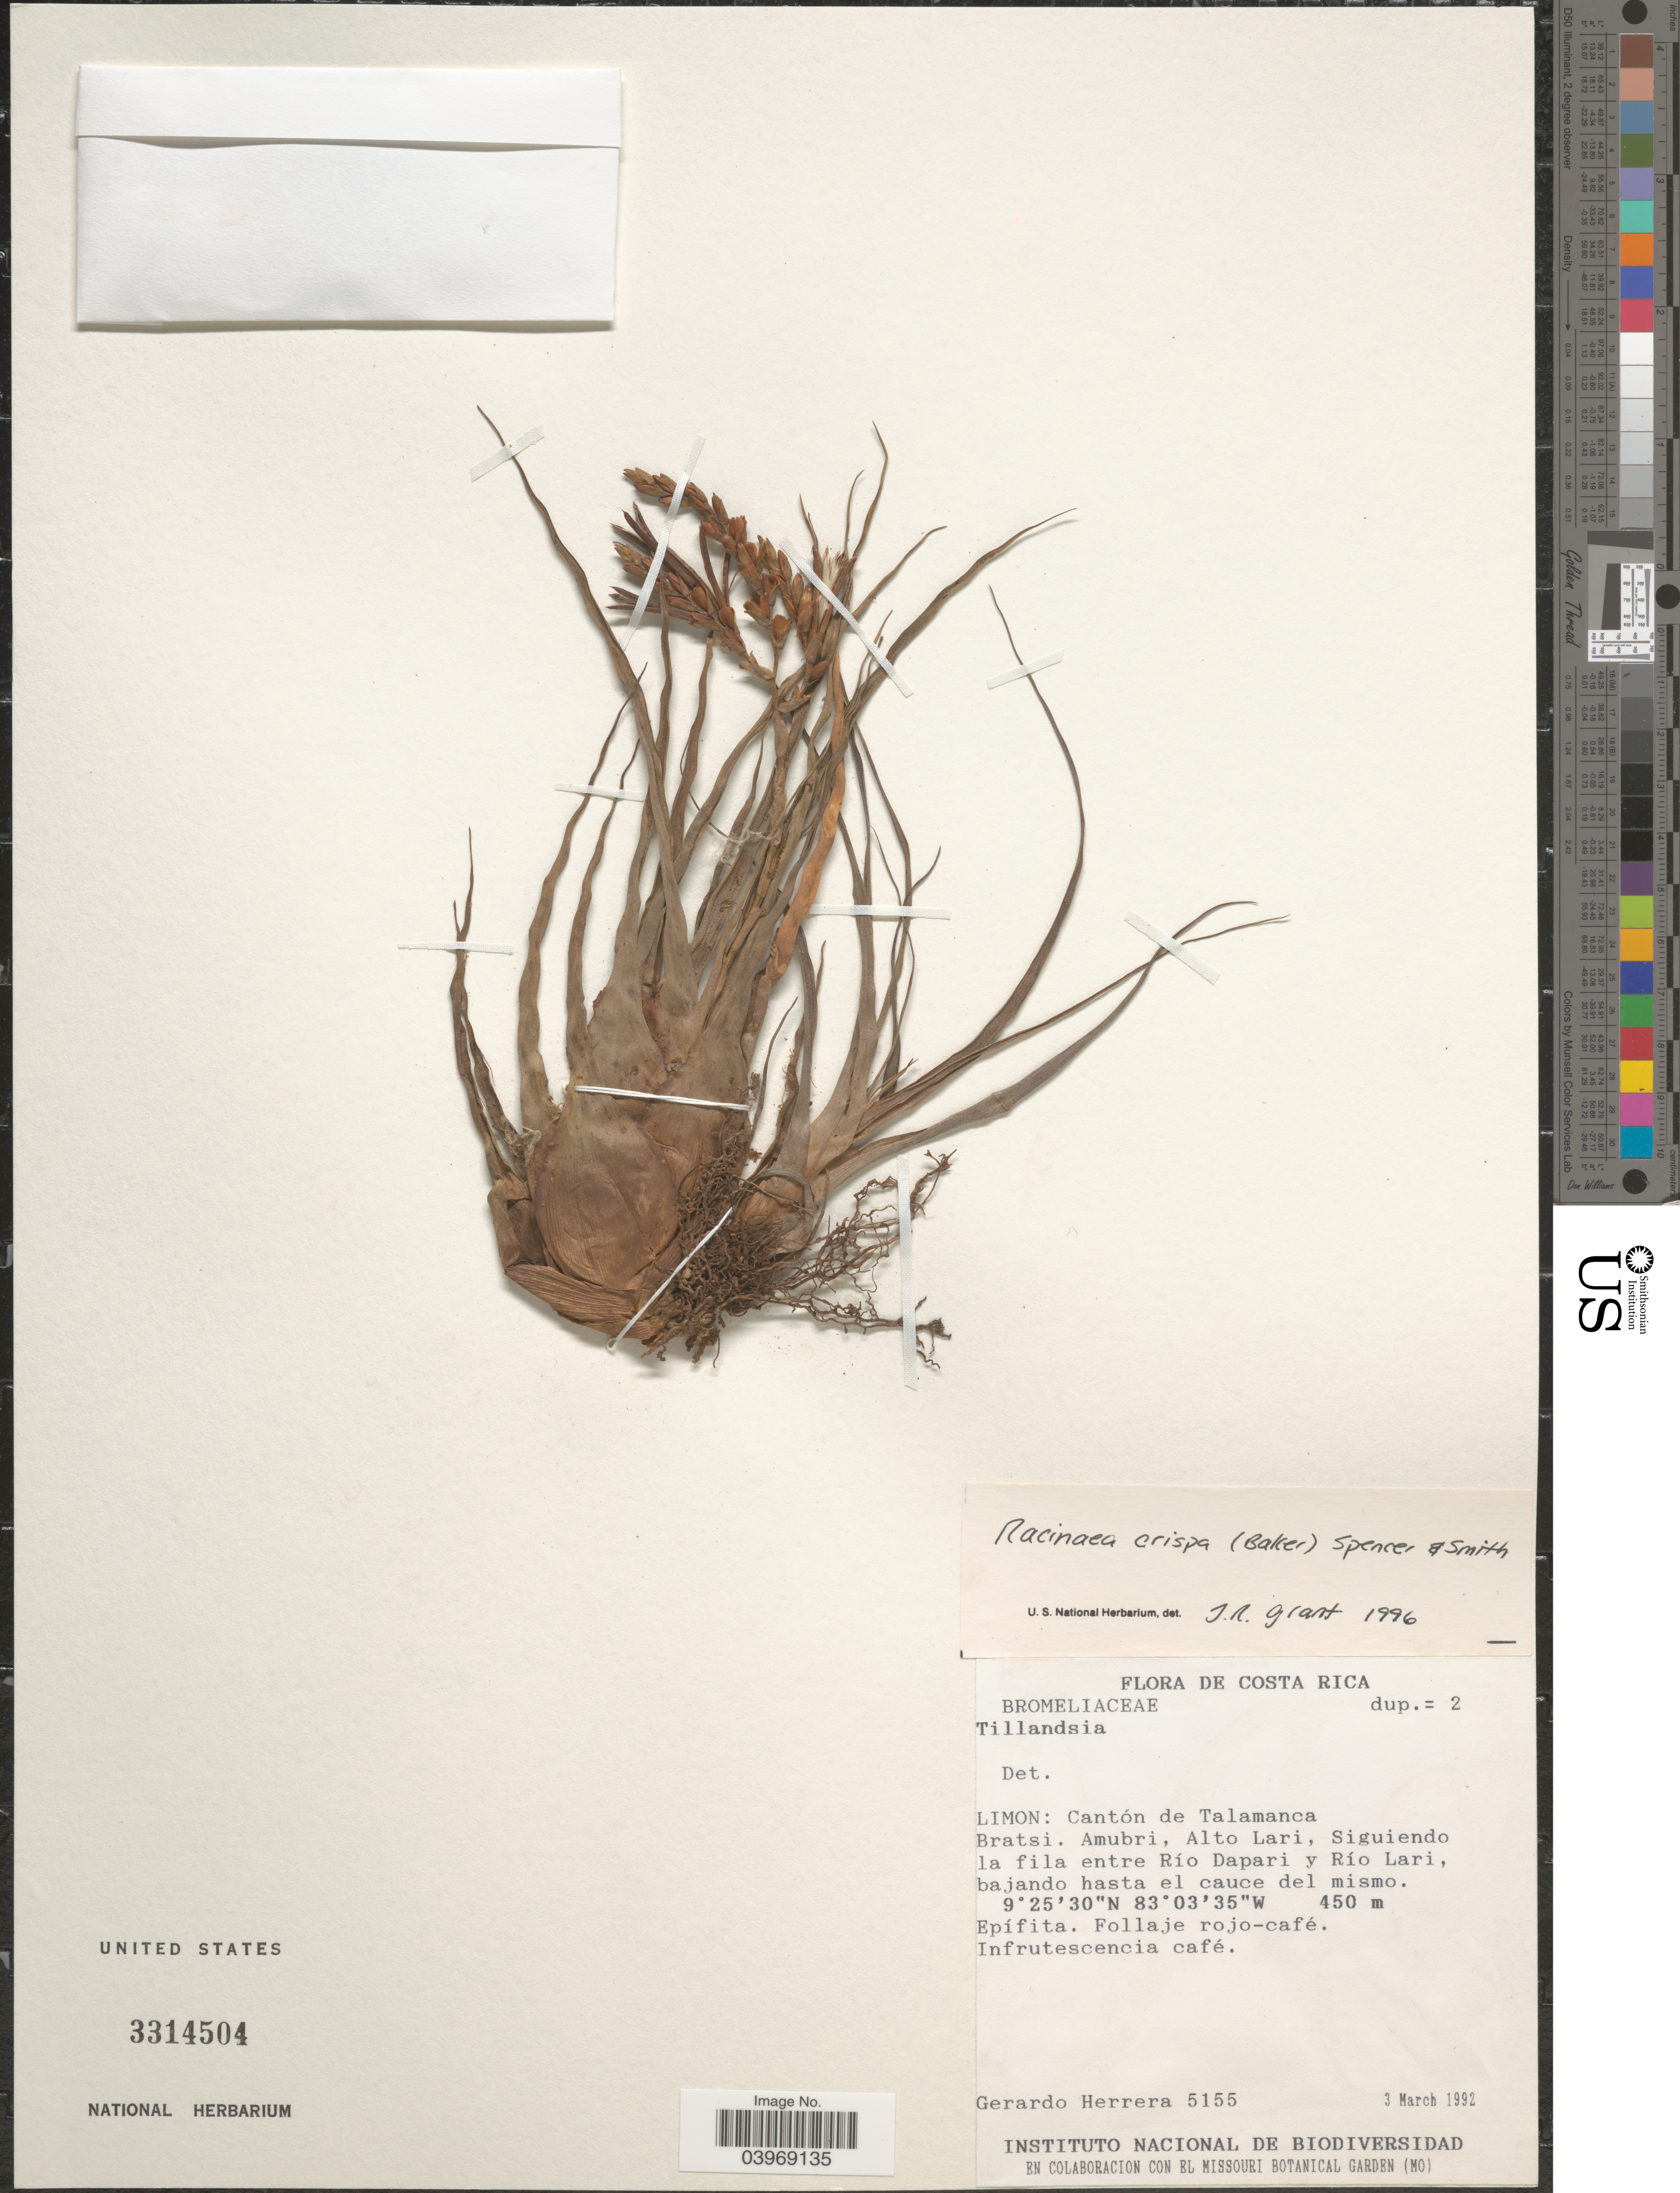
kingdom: Plantae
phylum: Tracheophyta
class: Liliopsida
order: Poales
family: Bromeliaceae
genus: Racinaea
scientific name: Racinaea crispa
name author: (Baker) M.A. Spencer & L.B. Sm.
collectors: G. Herrera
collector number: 5155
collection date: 1992-03-03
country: Costa Rica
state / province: Limón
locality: Cantón de Talamanca. Bratsi. Amubri, Alto Lari, Siguiendo la fila entre Río Dapari y Río Lari, bajando hasta el cauce del mismo.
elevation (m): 450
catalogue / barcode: US 3314504